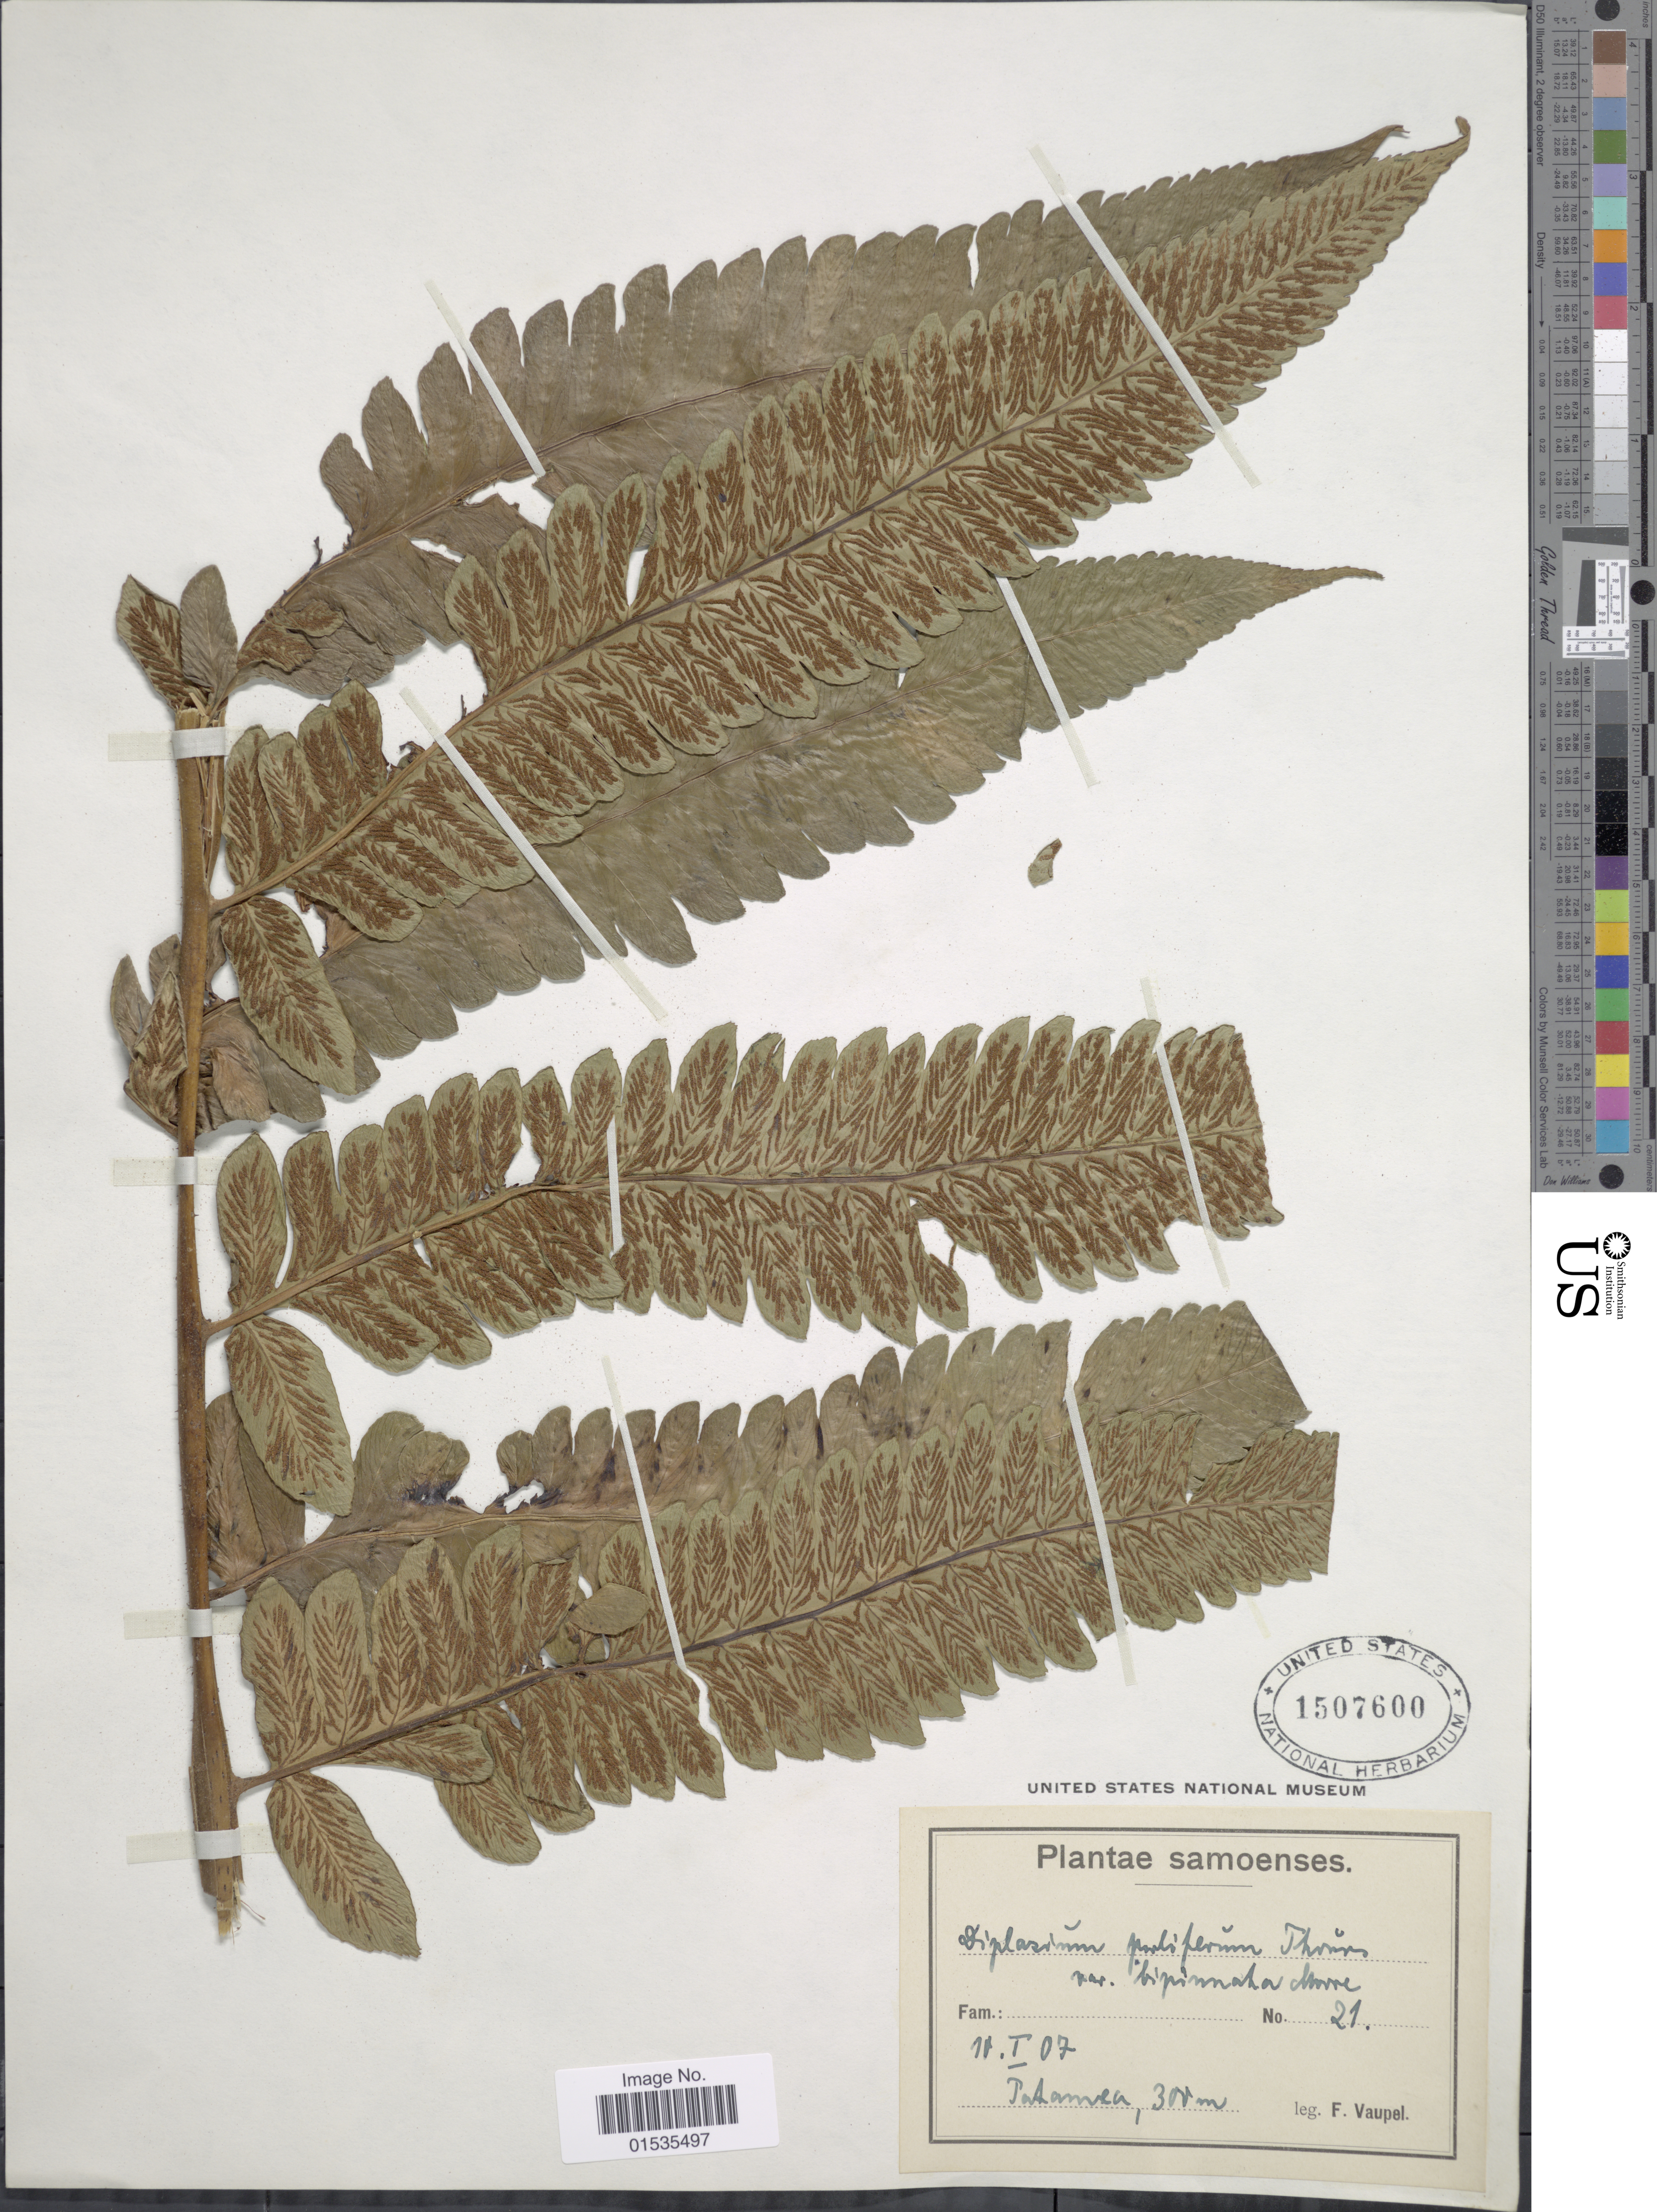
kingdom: Plantae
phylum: Tracheophyta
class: Polypodiopsida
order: Polypodiales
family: Athyriaceae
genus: Diplazium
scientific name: Diplazium proliferum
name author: (Lam.) Thouars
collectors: F. Vaupel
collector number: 21*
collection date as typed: Transcribed d/m/y: 11/1/7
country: Samoa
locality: Samoa, Tatamea [interpreted]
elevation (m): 300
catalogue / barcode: US 1507600